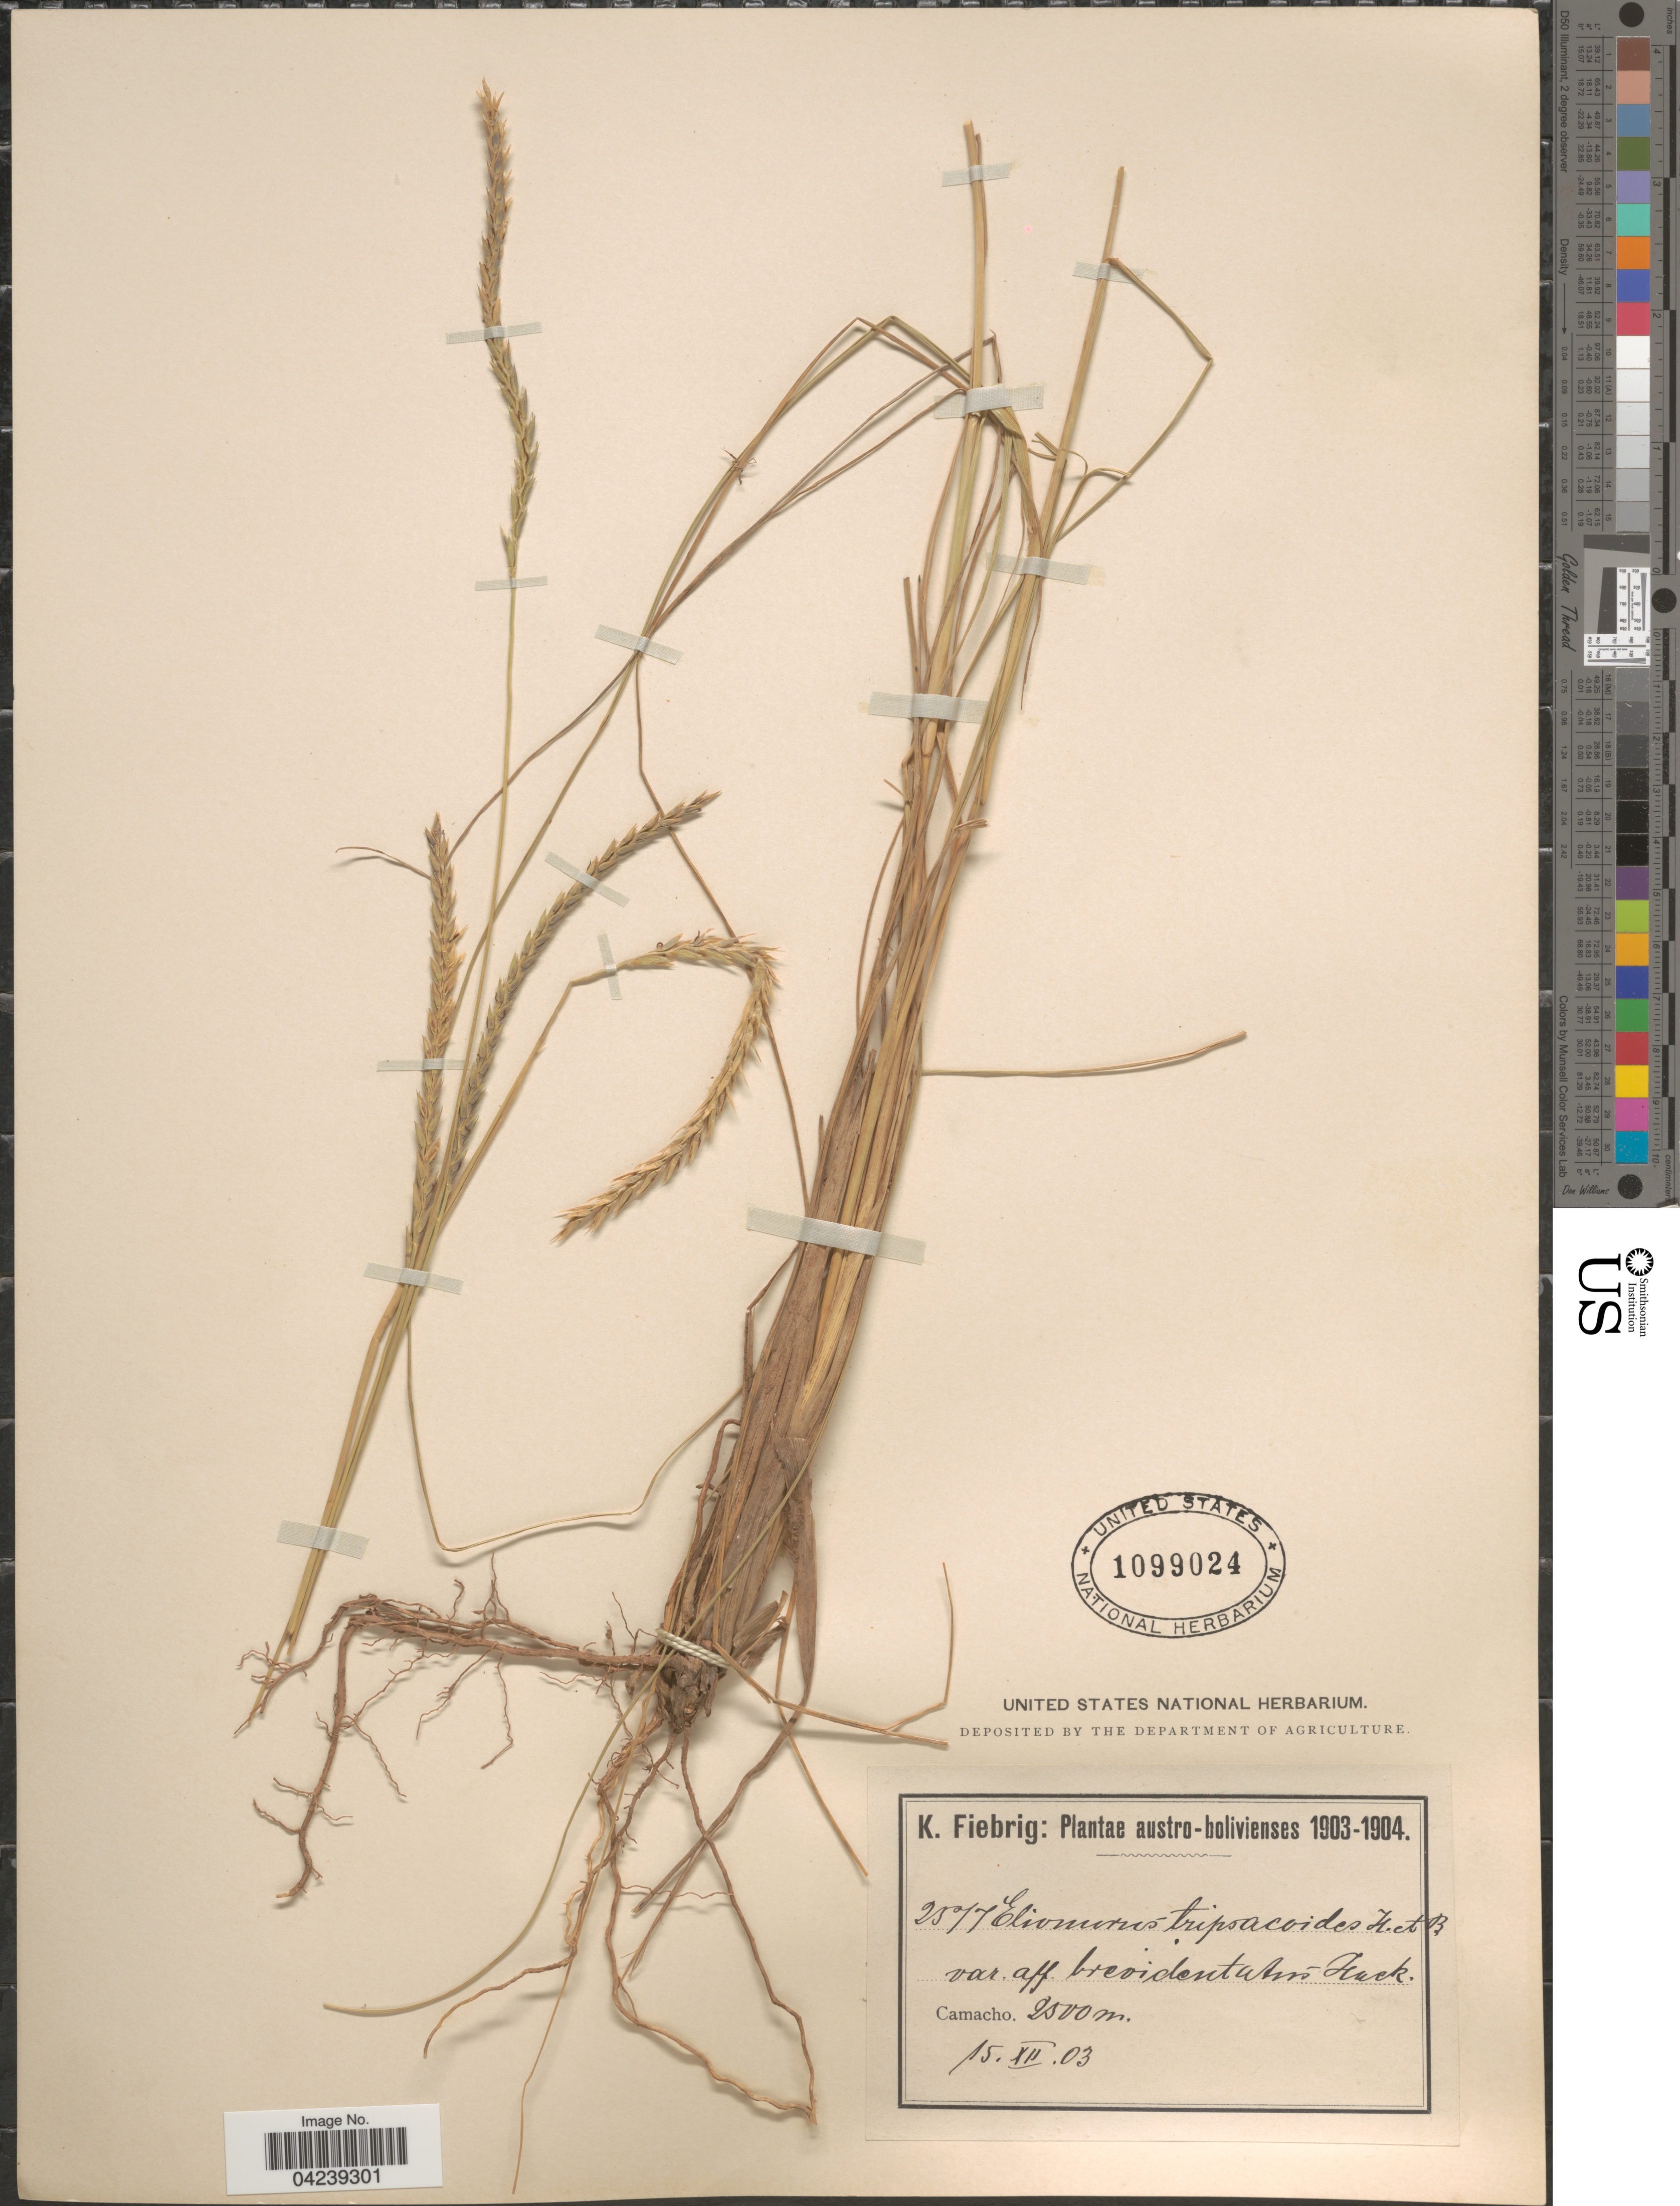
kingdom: Plantae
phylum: Tracheophyta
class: Liliopsida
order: Poales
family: Poaceae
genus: Elionurus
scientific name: Elionurus tripsacoides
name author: Humb. & Bonpl. ex Willd.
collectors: K. Fiebrig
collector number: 2577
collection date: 1903-12-15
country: Bolivia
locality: Austro-bolivienses. Camacho.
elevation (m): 2500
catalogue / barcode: US 1099024